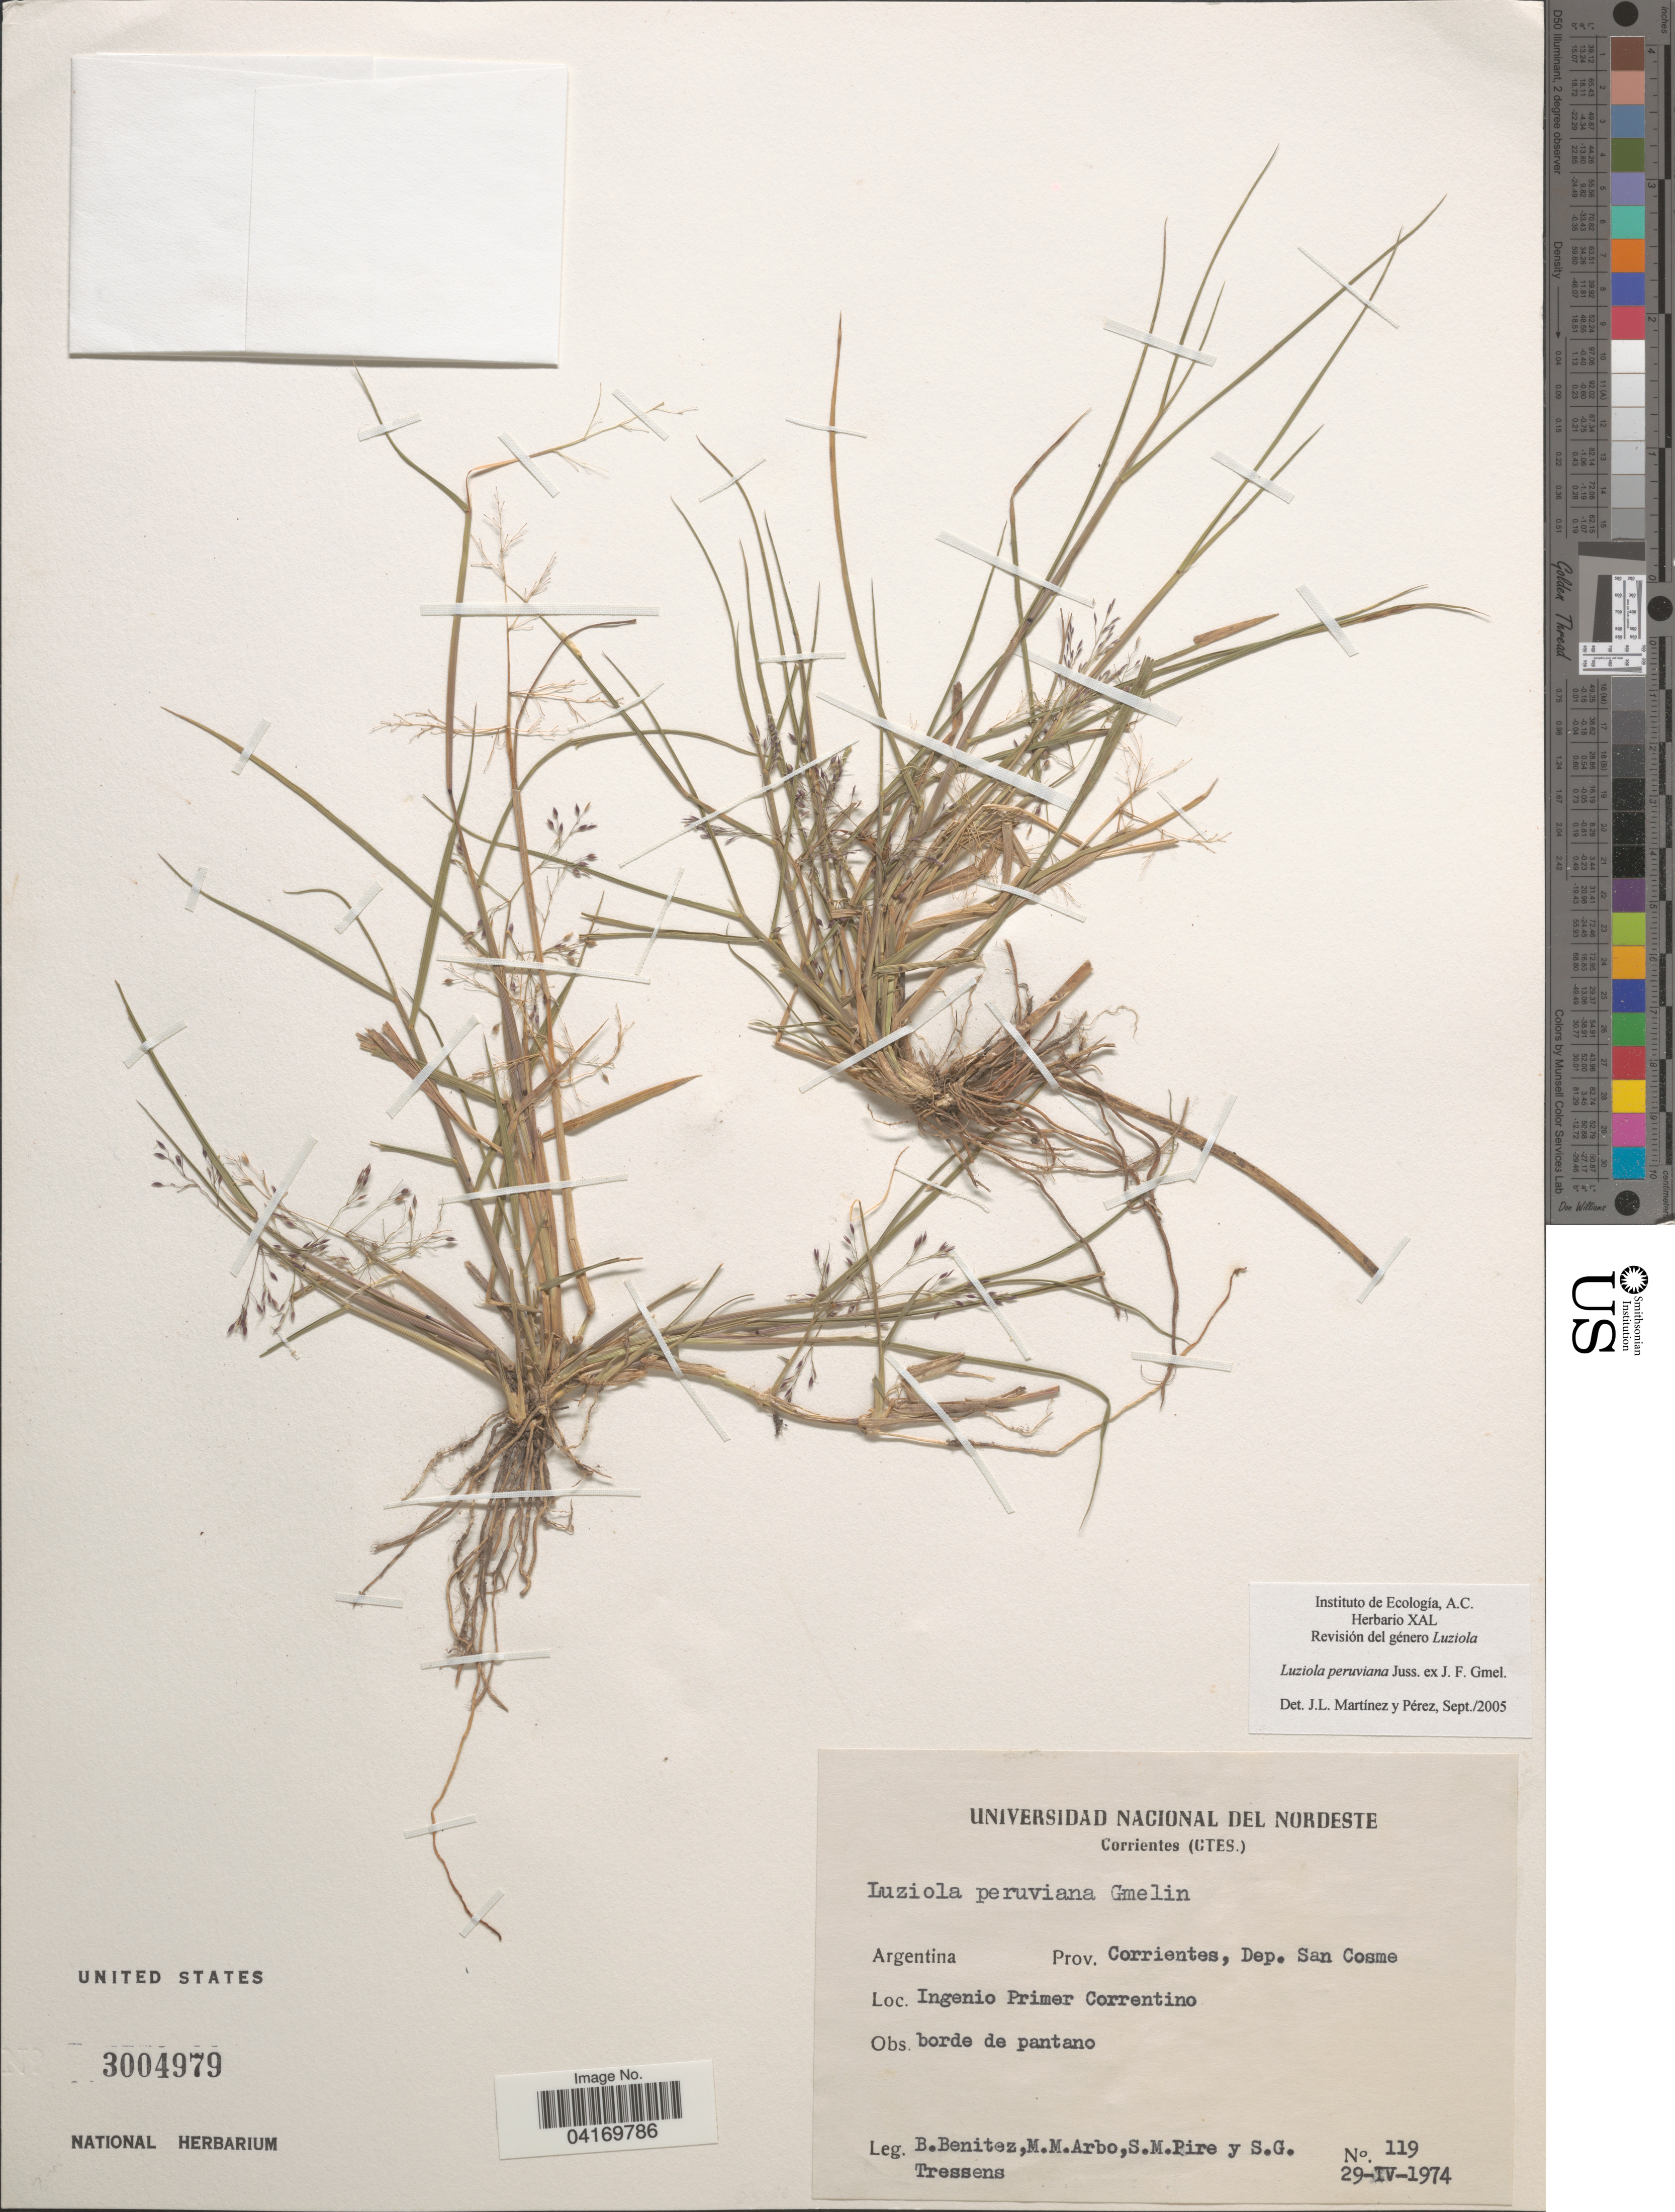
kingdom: Plantae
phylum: Tracheophyta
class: Liliopsida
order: Poales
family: Poaceae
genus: Luziola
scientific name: Luziola peruviana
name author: Juss. ex J.F. Gmel.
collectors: B. Benítez, M. M. Arbo, S. Pire & S. Tressens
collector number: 119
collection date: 1974-04-29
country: Argentina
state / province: Corrientes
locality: Dep. San Cosme. Ingenio Primer Correntino.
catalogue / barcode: US 3004979